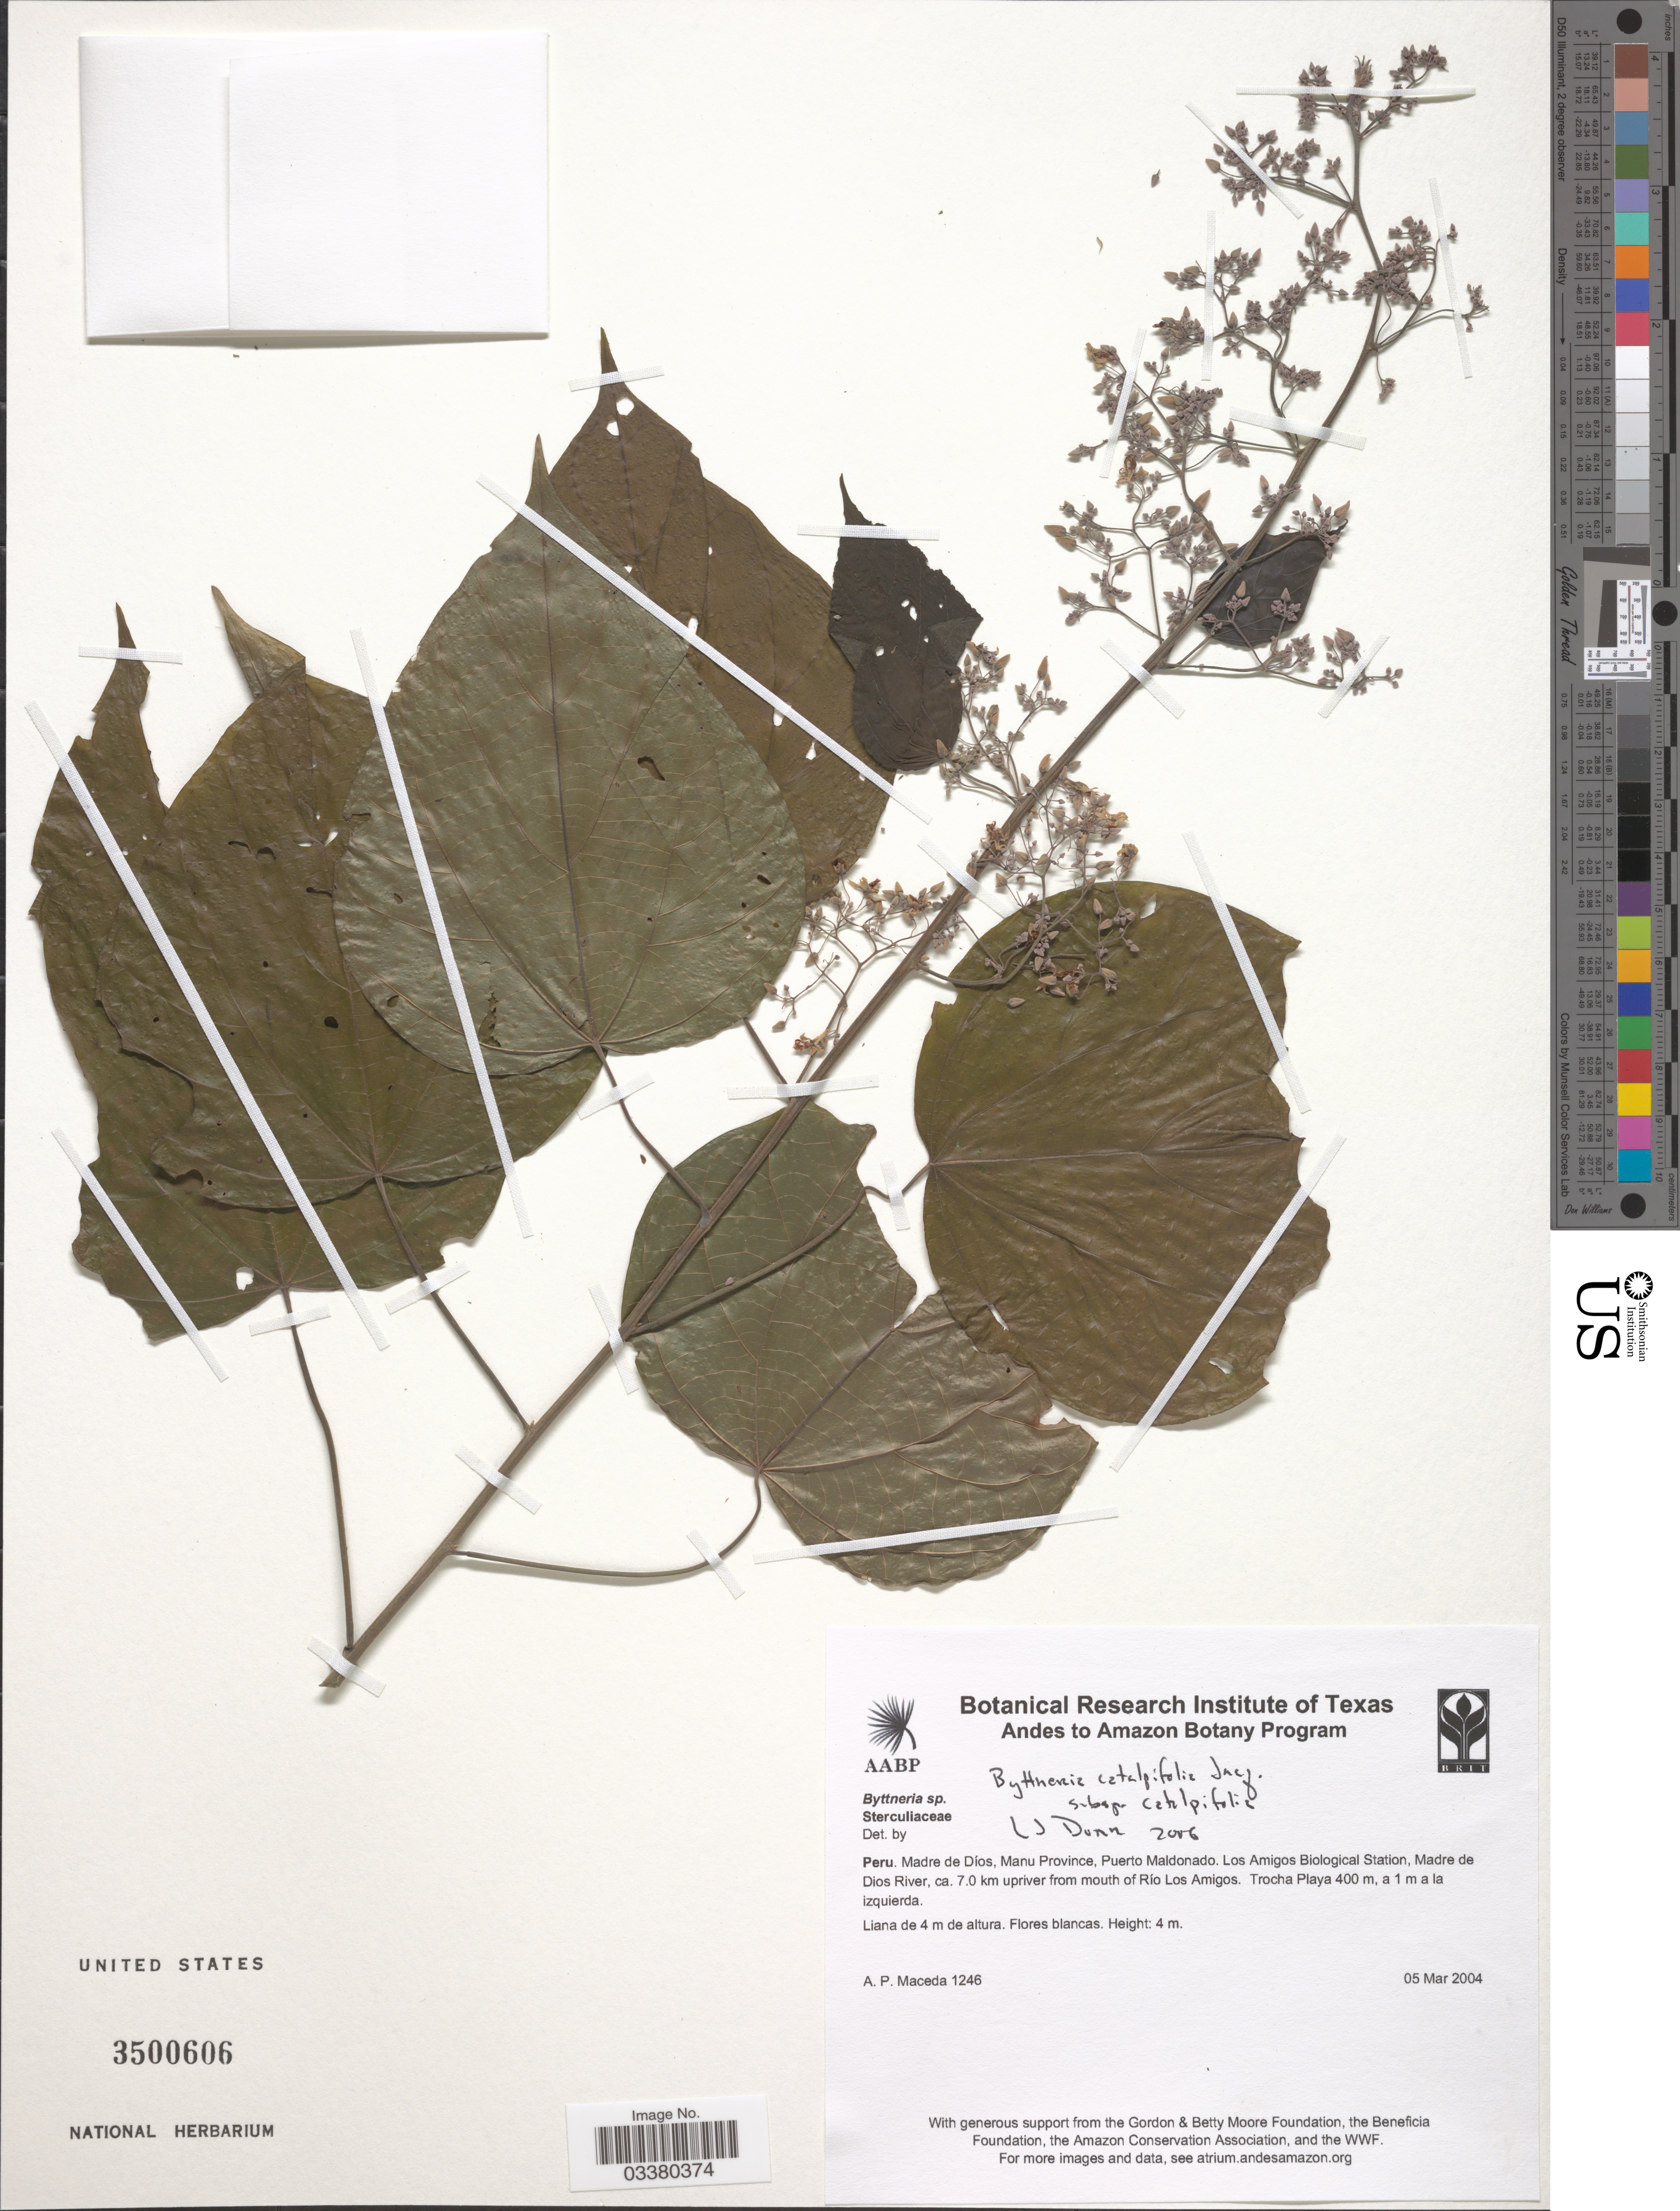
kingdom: Plantae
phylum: Tracheophyta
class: Magnoliopsida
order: Malvales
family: Malvaceae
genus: Byttneria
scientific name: Byttneria catalpifolia subsp. catalpifolia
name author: Jacq.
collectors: A. Maceda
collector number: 1246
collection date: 2004-03-05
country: Peru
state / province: Madre de Dios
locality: Manu Province, Puerto Maldonado. Los Amigos Biological Station, Madre de Dios River, ca. 7.0 km upriver from mouth of Río Los Amigos. Trocha Playa 400 m, a 1 m a la izquierda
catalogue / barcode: US 3500606